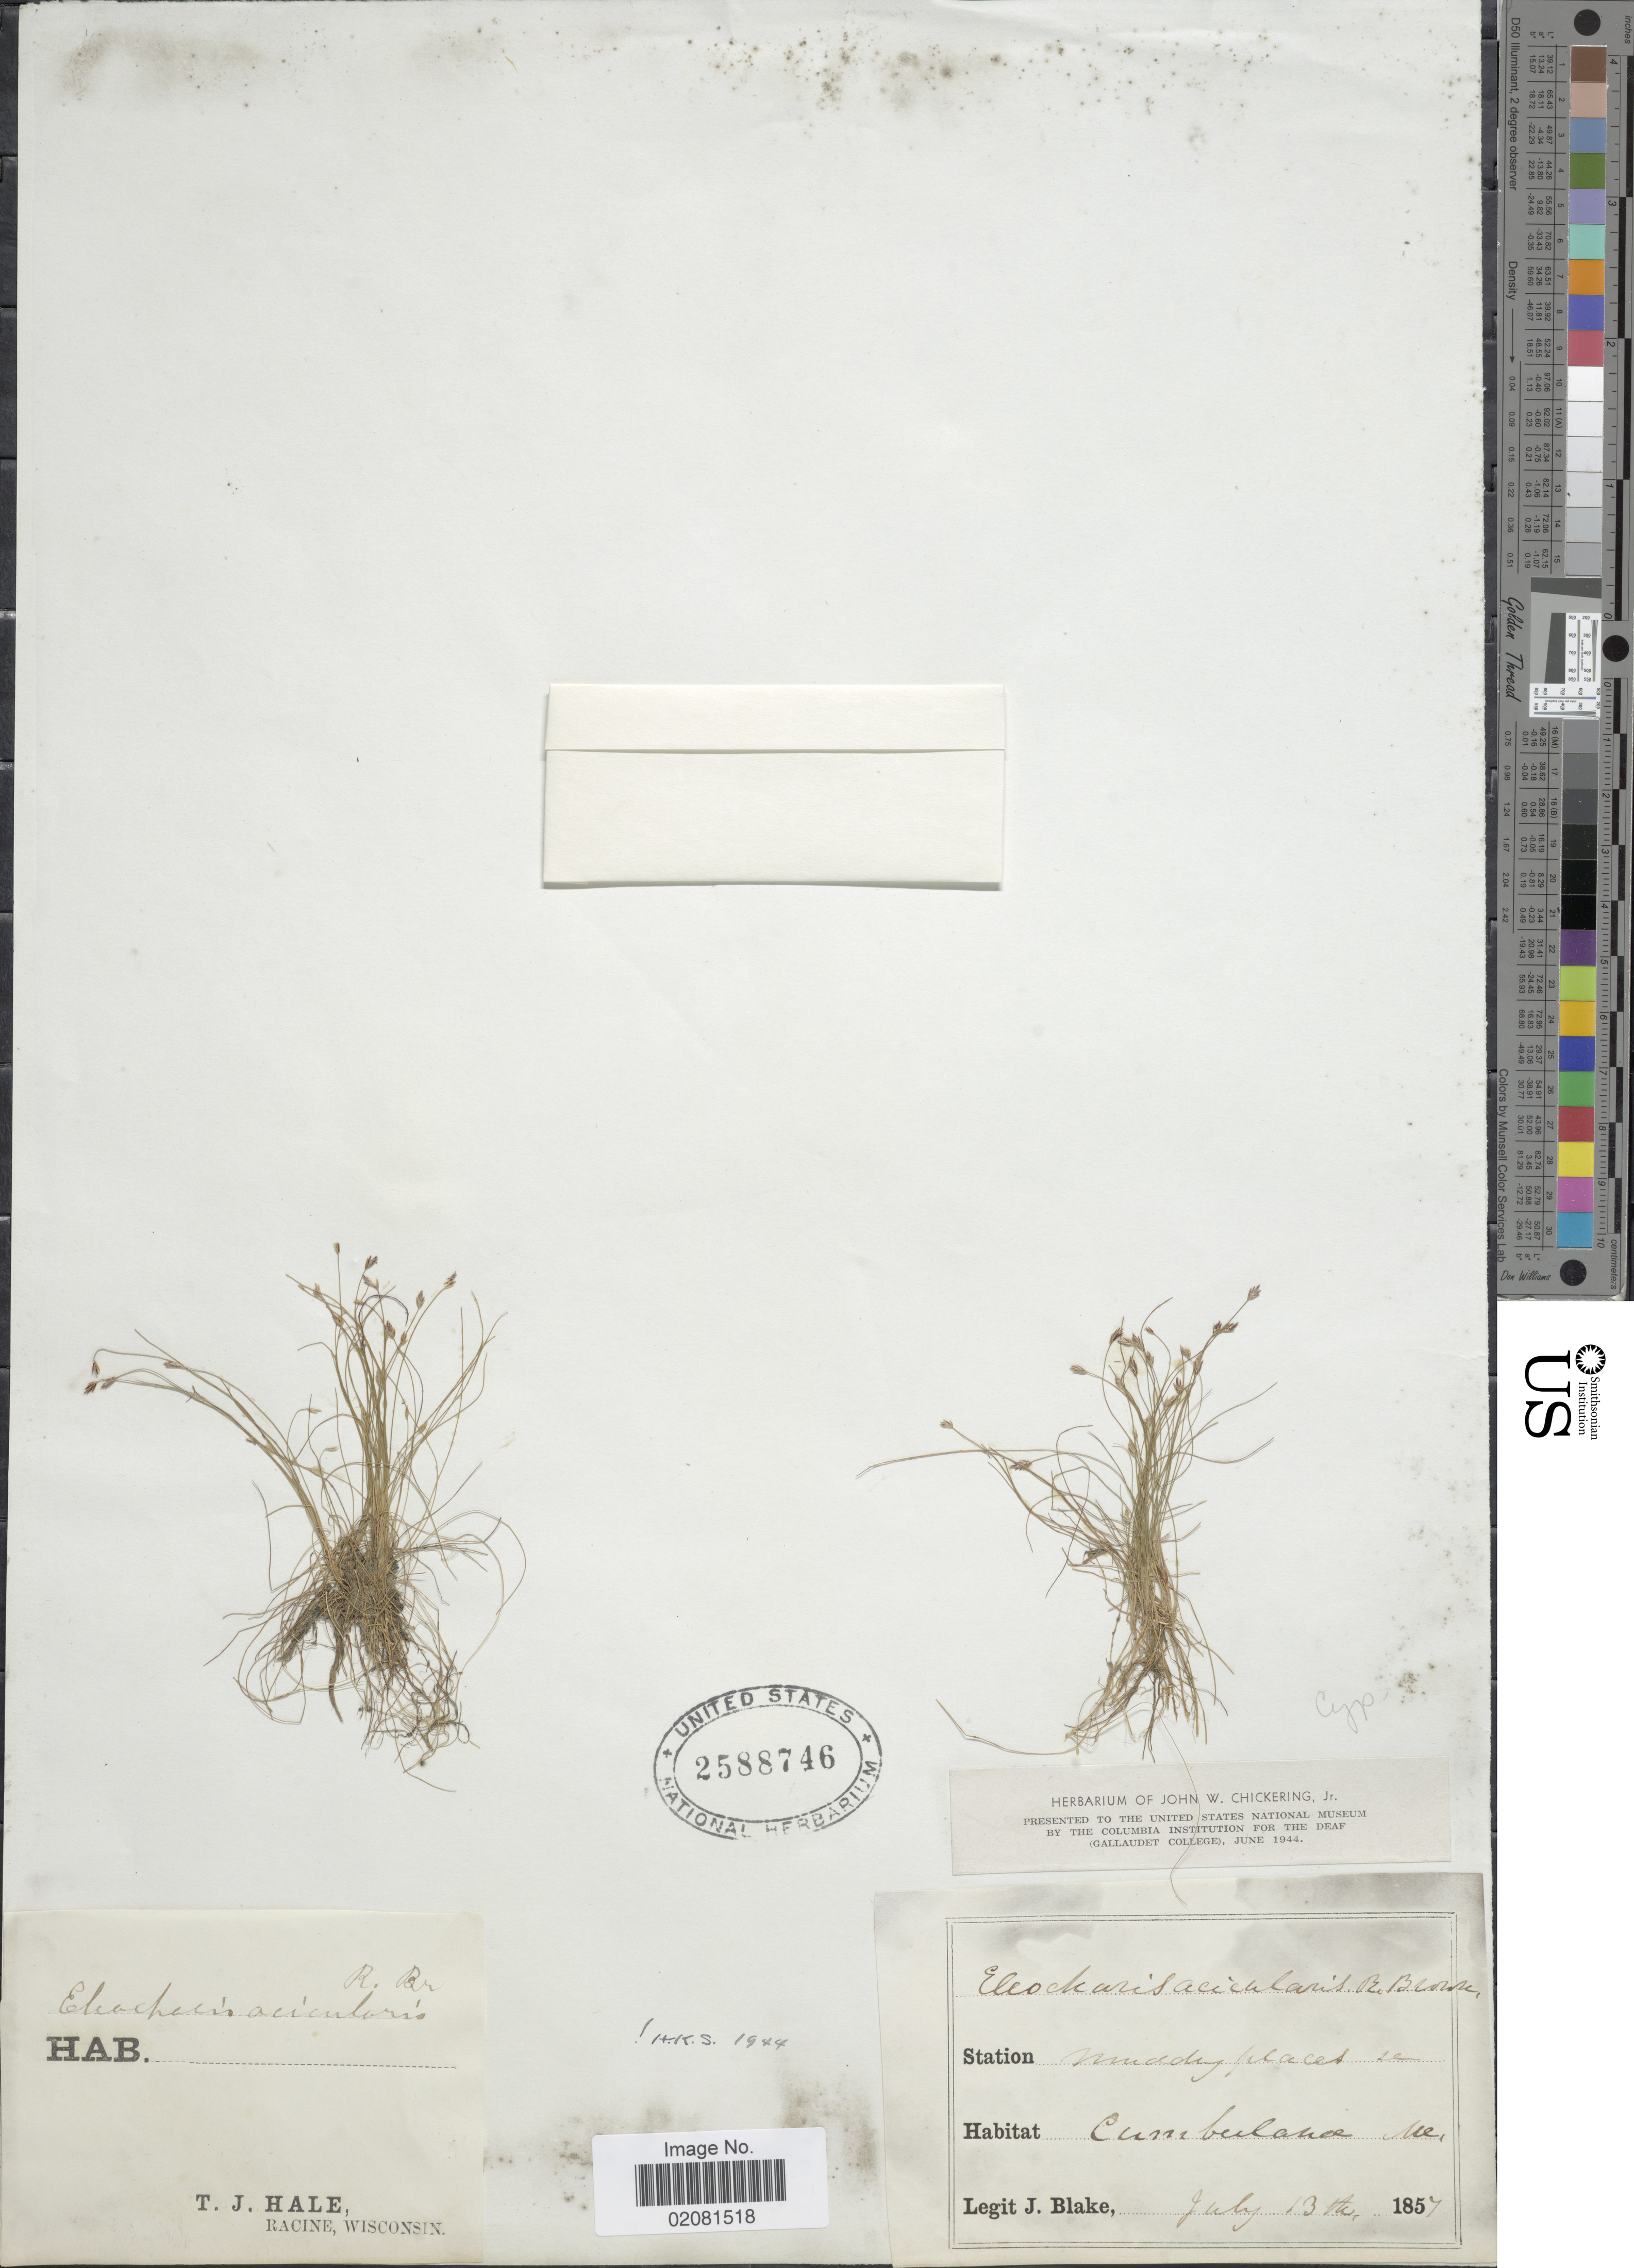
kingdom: Plantae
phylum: Tracheophyta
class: Liliopsida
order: Poales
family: Cyperaceae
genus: Eleocharis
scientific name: Eleocharis acicularis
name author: (L.) Roem. & Schult.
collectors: T. Hale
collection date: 1857-07-13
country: United States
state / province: Wisconsin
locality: Racine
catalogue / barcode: US 2588746